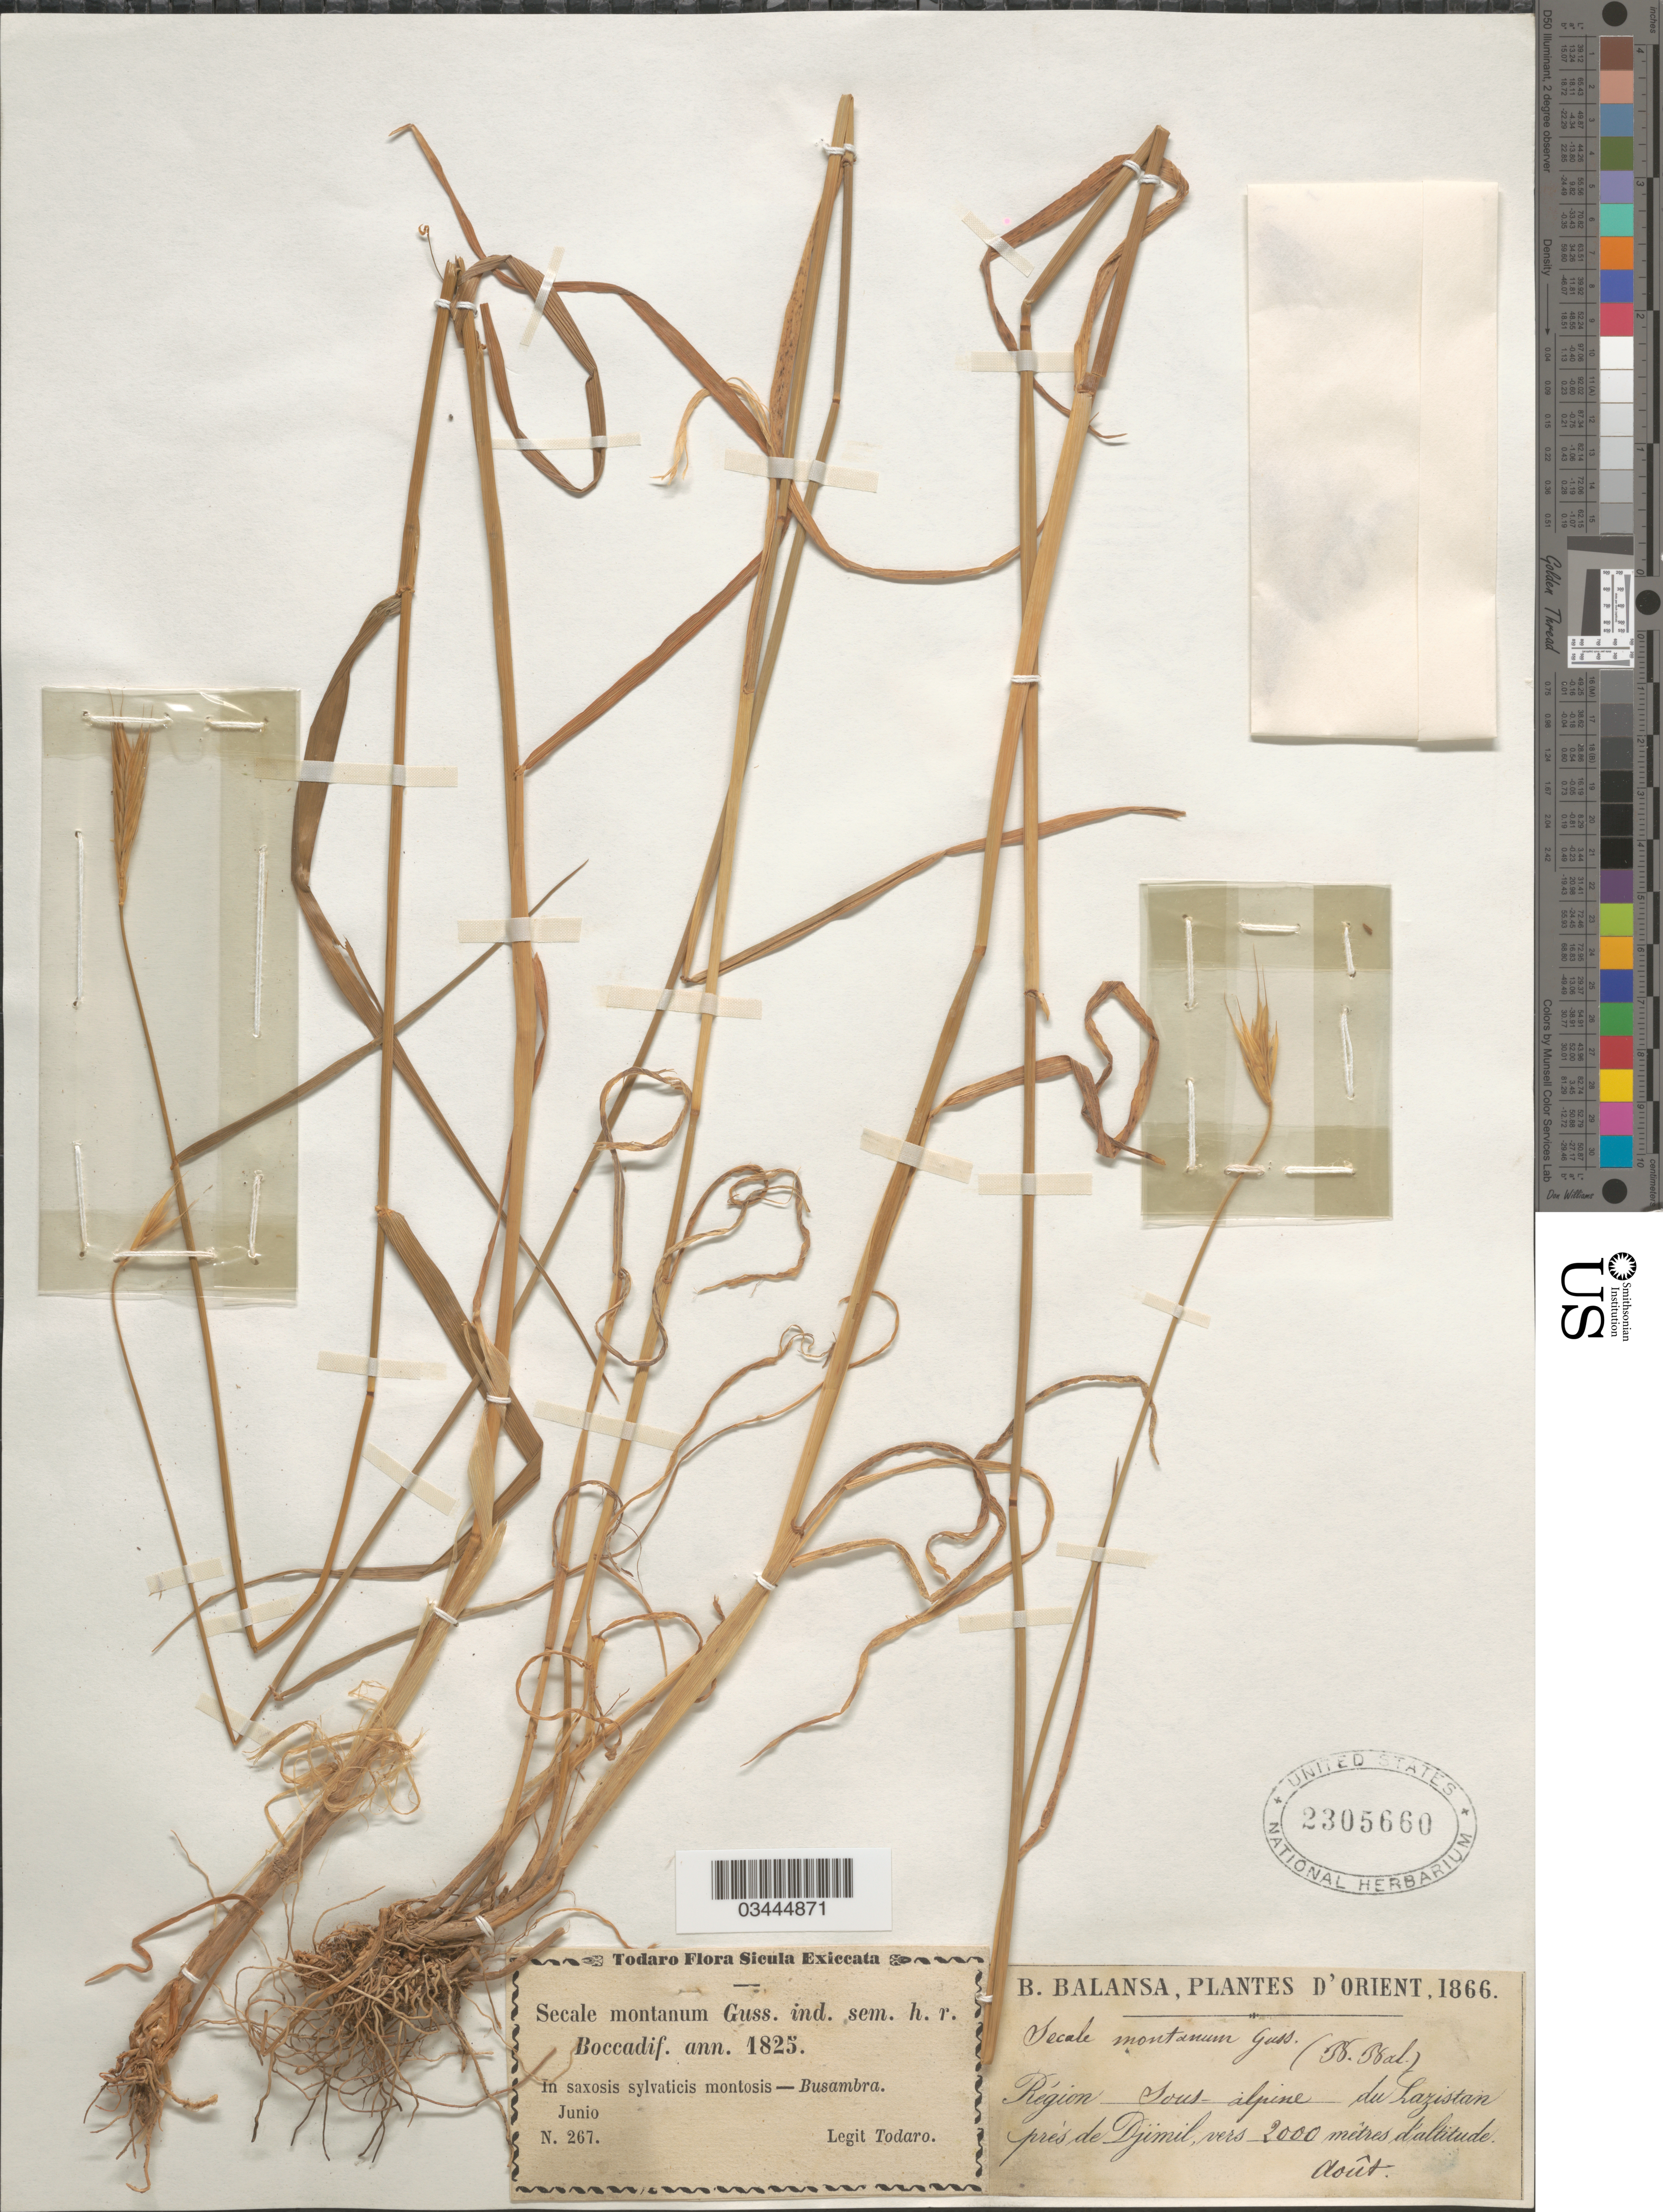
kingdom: Plantae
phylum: Tracheophyta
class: Liliopsida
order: Poales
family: Poaceae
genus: Secale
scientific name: Secale montanum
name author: Gussone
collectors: Todaro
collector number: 267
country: Italy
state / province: Siciliana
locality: Sicula. In saxosis sylvaticis montosis- Busambra.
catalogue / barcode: US 2305660-2